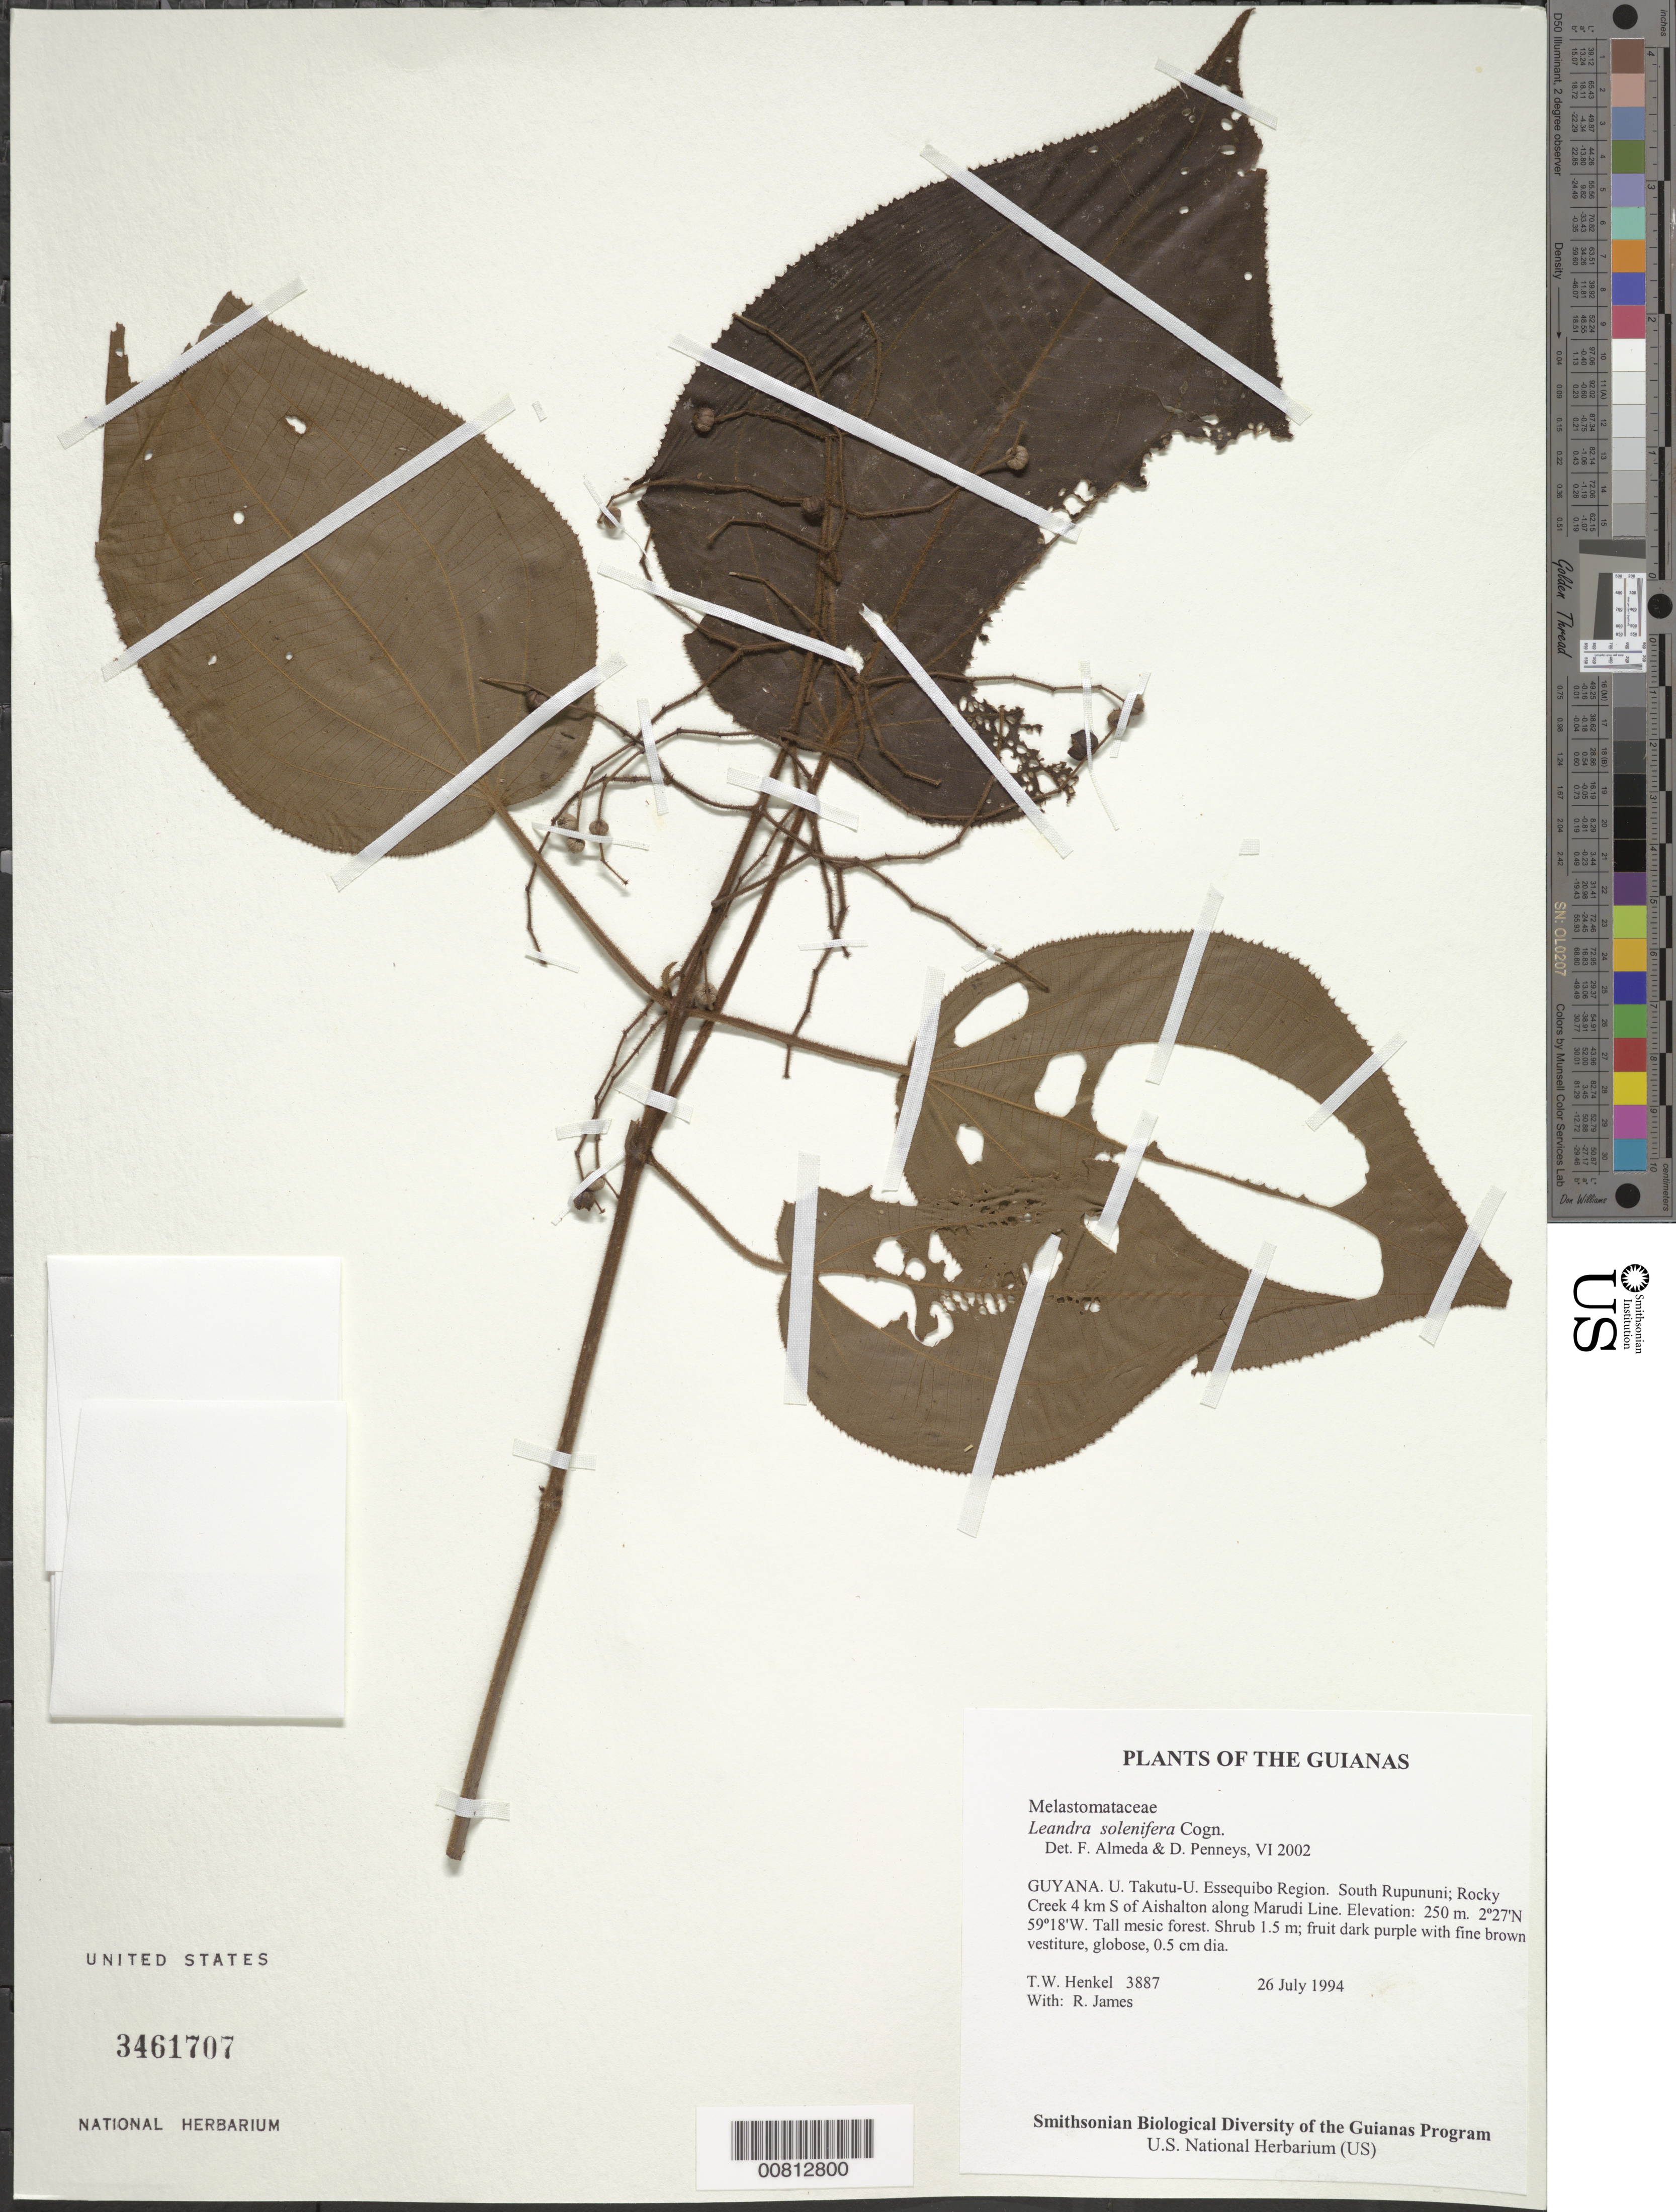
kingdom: Plantae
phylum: Tracheophyta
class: Magnoliopsida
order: Myrtales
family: Melastomataceae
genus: Leandra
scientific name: Leandra solenifera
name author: Cogn.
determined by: Almeda, F.; Penneys, D. S.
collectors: T. Henkel & R. James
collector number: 3887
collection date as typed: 26 July 1994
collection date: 1994-07-26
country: Guyana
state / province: U. Takutu-U. Essequibo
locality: South Rupununi; Rocky Creek 4 km S of Aishalton along Marudi Line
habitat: Tall mesic forest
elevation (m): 250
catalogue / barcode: US 3461707